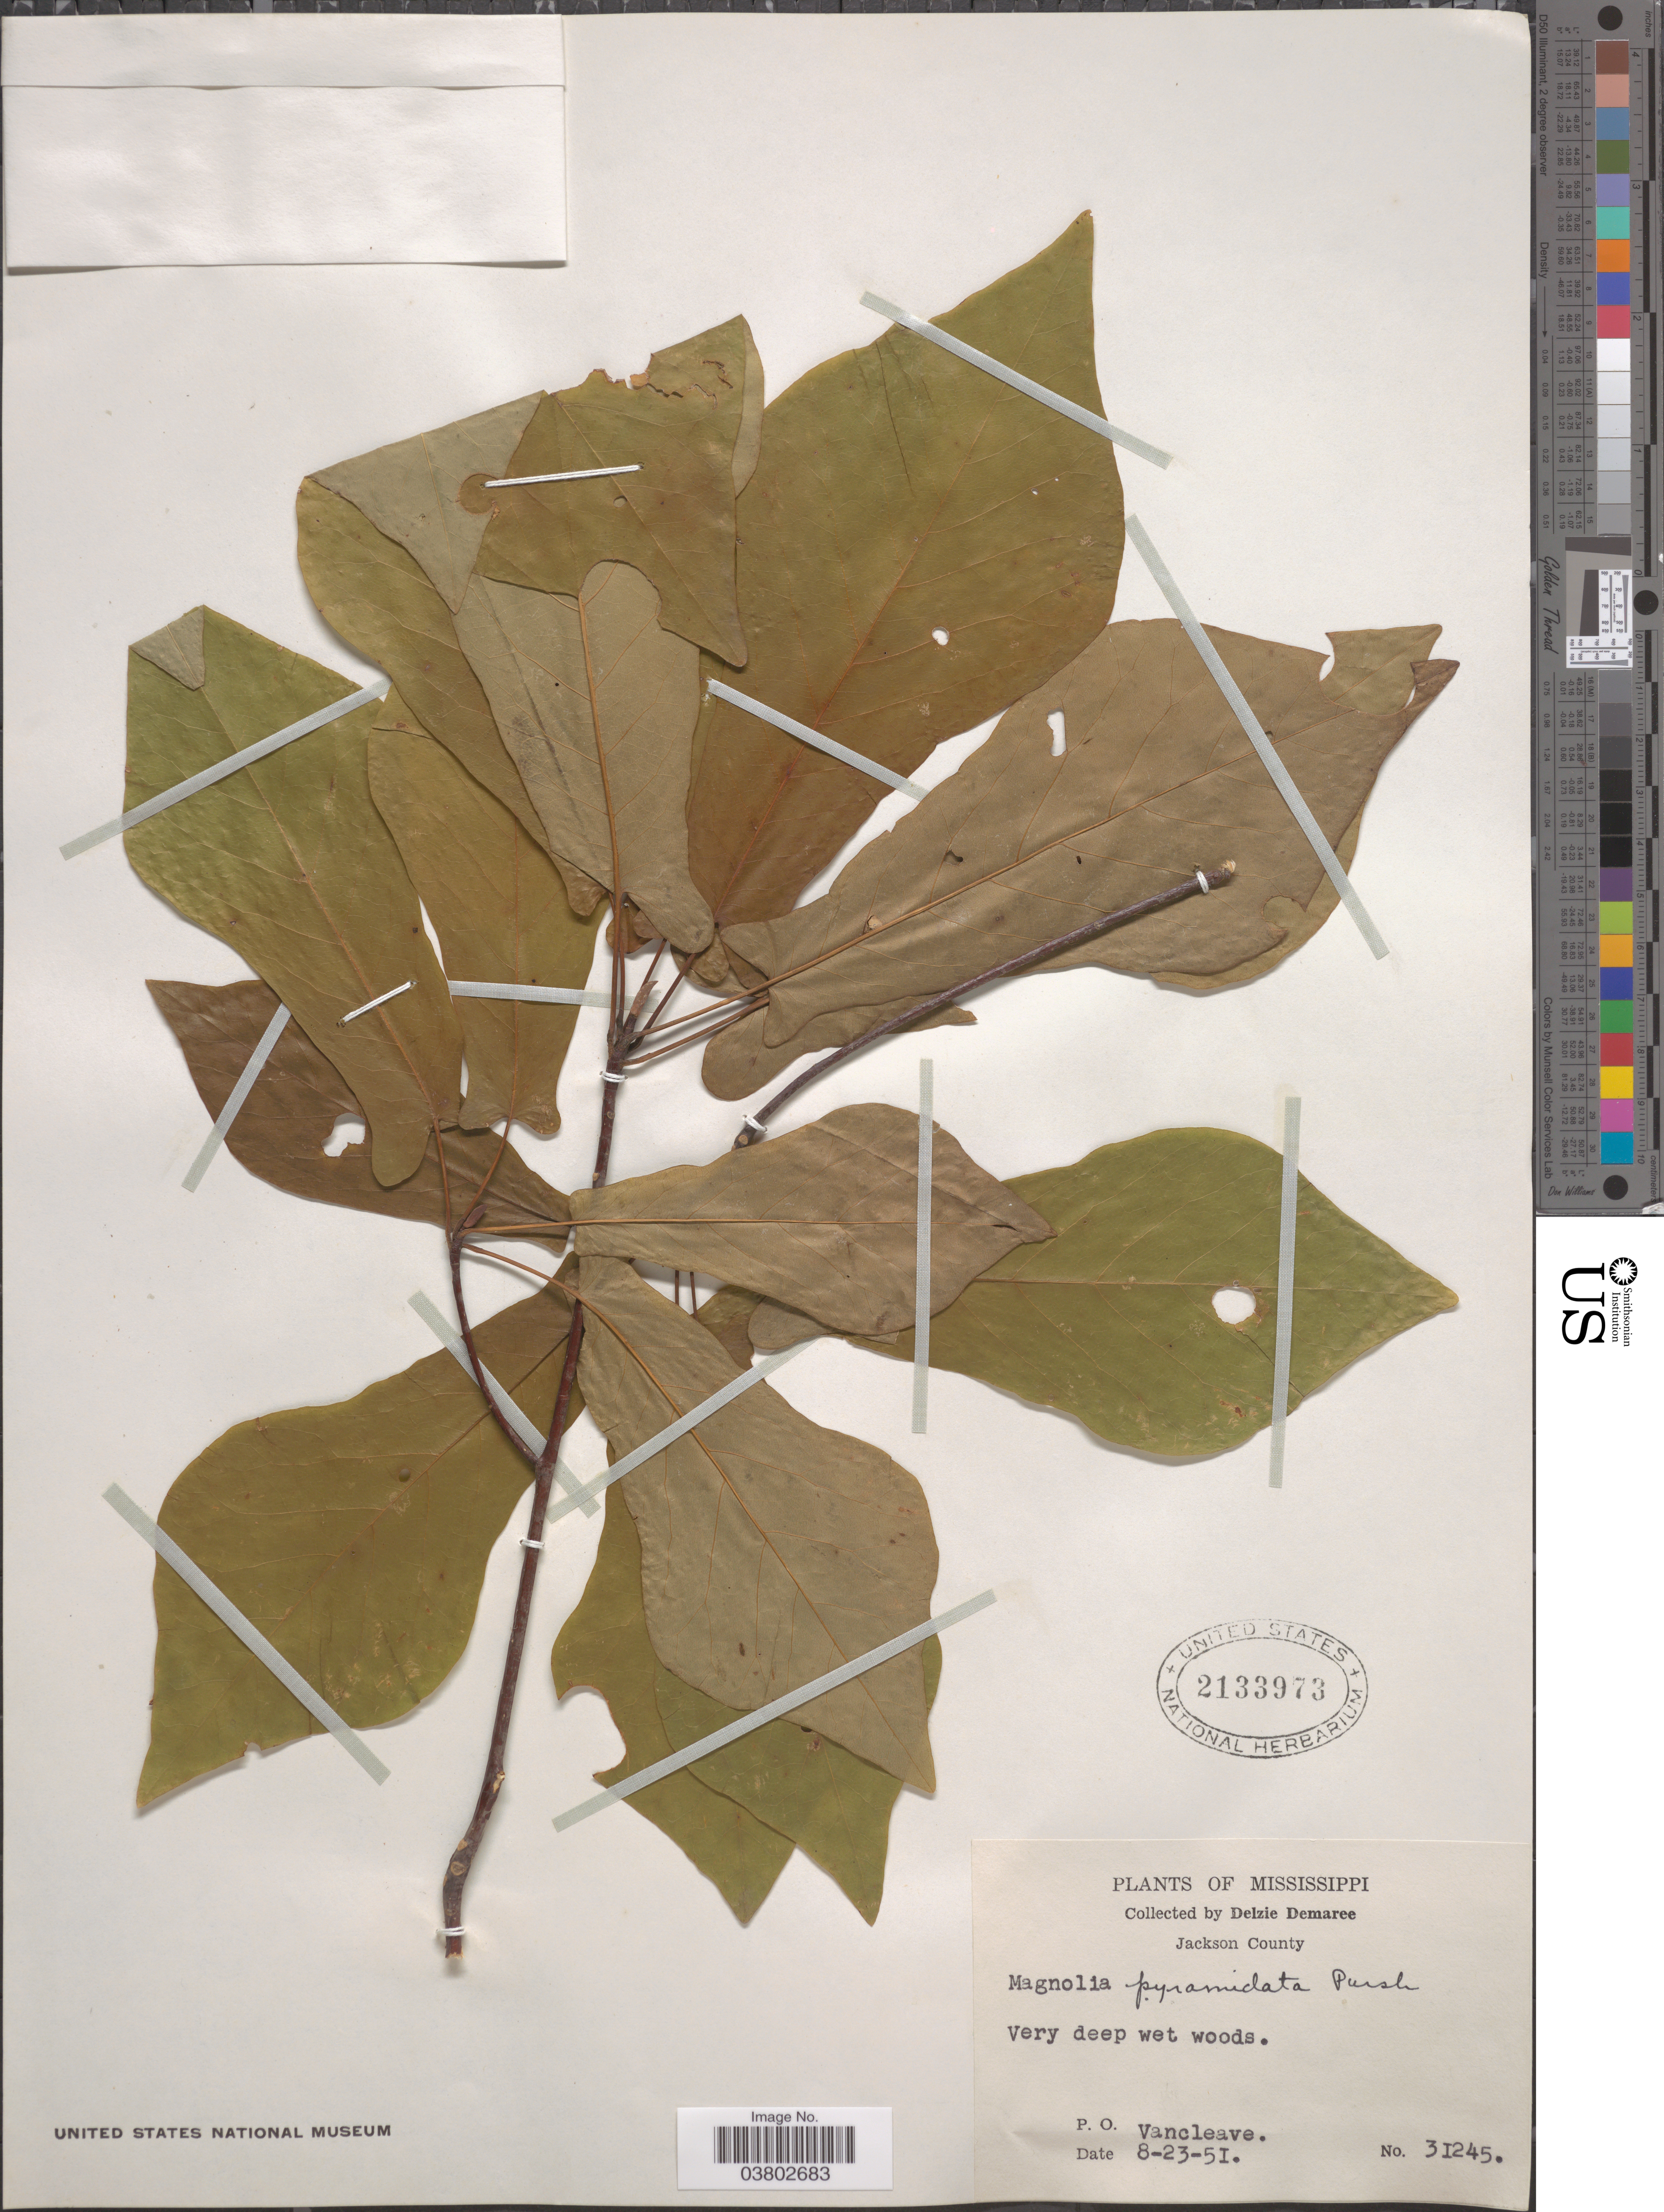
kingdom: Plantae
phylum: Tracheophyta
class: Magnoliopsida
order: Magnoliales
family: Magnoliaceae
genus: Magnolia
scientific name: Magnolia pyramidata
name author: W. Bartram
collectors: D. Demaree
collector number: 31245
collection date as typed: Transcribed d/m/y: 23/8/51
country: United States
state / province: Mississippi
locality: Jackson County. P. O. Vancleave.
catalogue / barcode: US 2133973